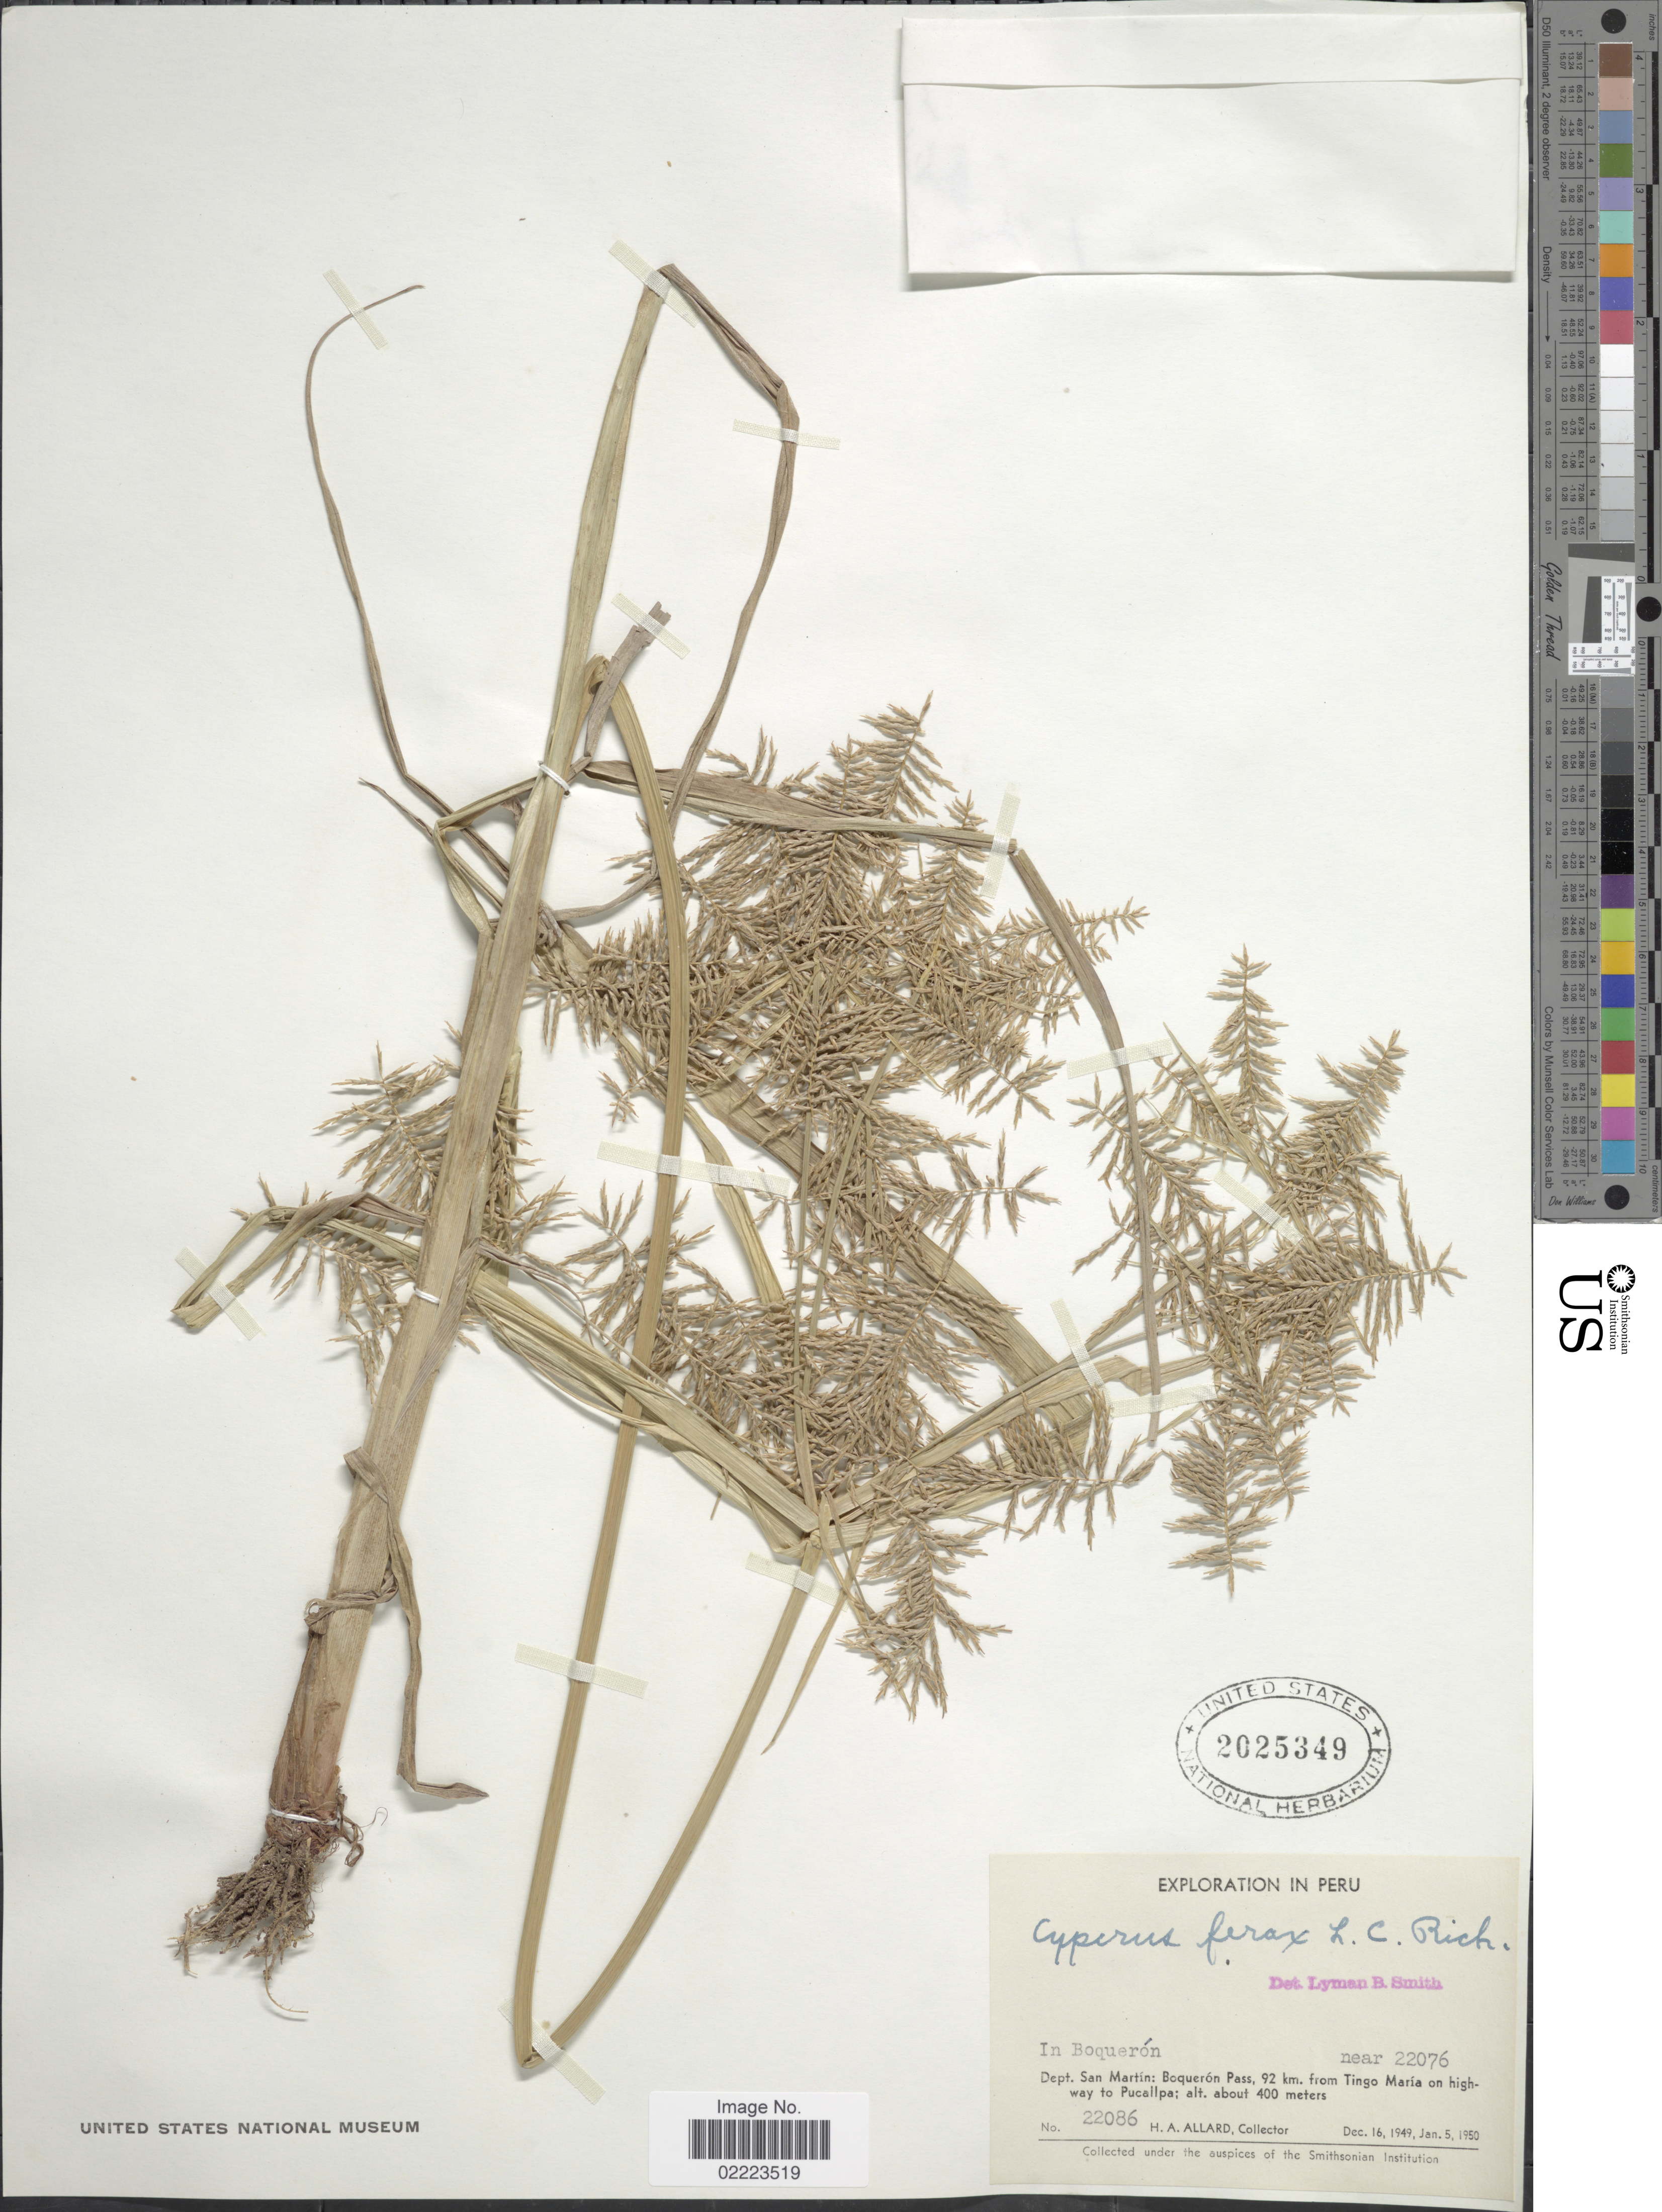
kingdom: Plantae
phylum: Tracheophyta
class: Liliopsida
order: Poales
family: Cyperaceae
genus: Cyperus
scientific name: Cyperus odoratus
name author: L.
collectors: H. A. Allard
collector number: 22086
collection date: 1949-12-16/1950-01-05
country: Peru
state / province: San Martín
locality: In Boqueron. Dept. San Martin: Boqueron Pass, 92 km. from Tingo Maria on highway to Pucallpa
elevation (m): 400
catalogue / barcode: US 2025349